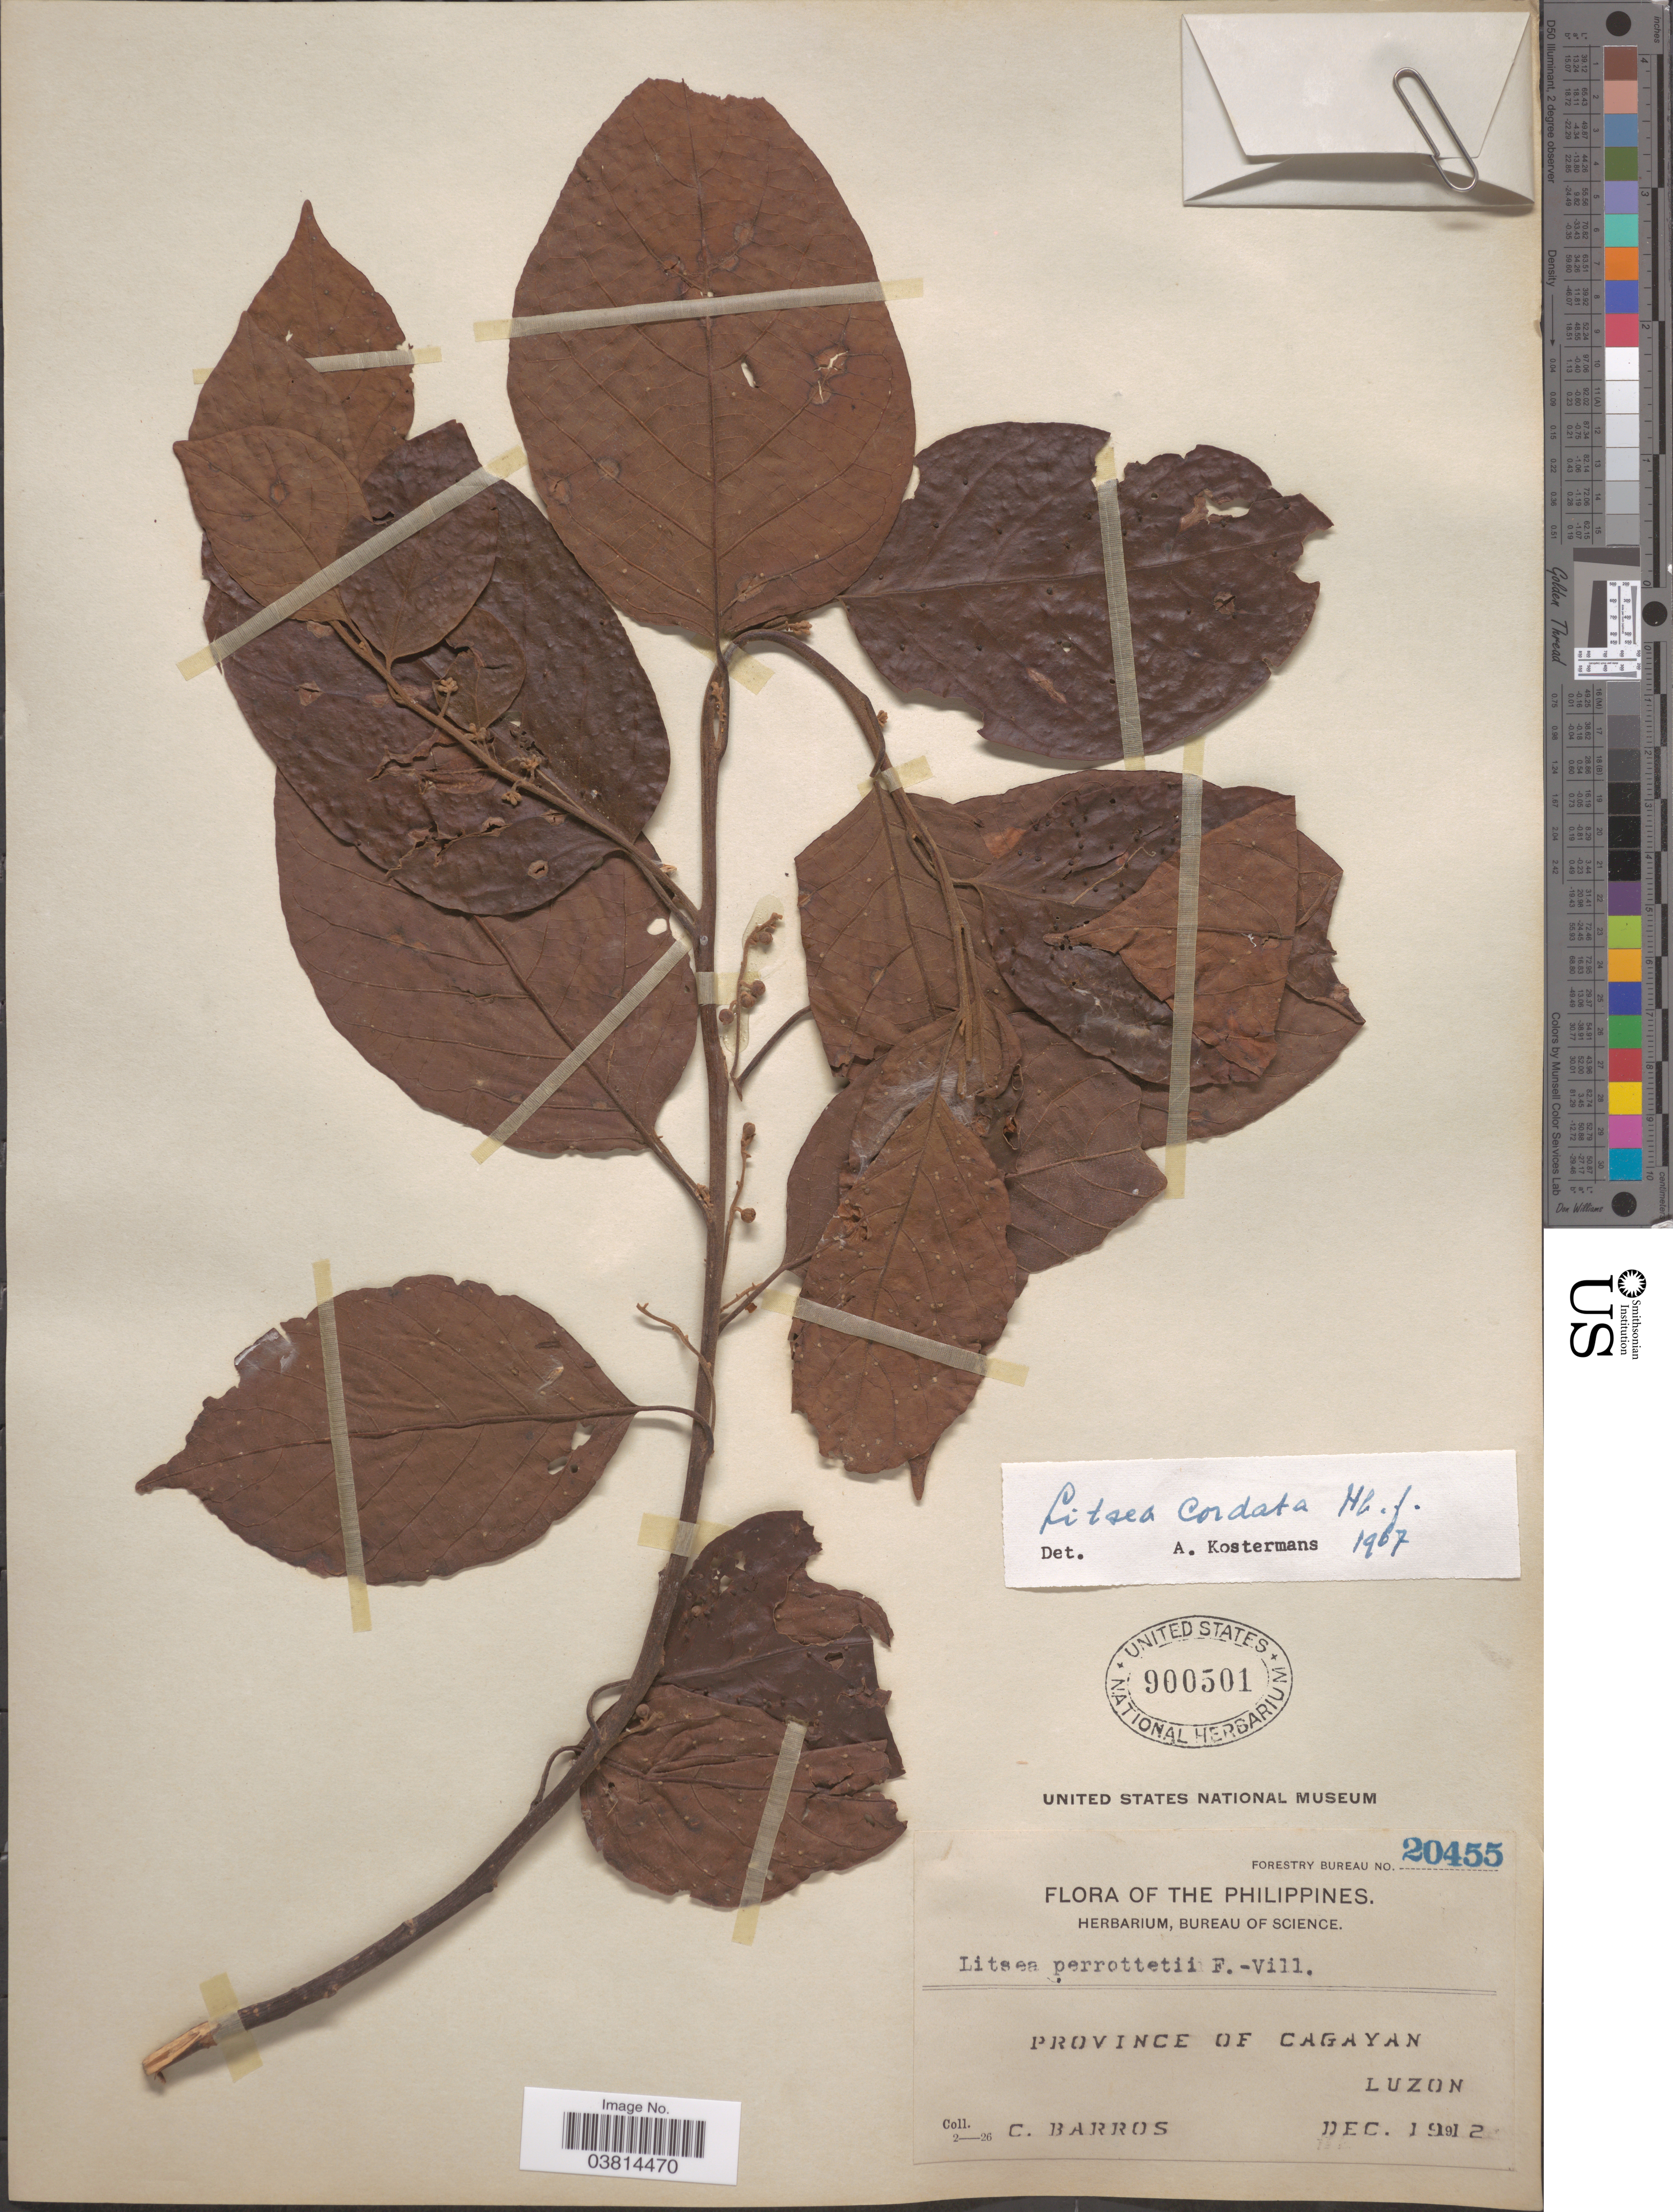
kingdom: Plantae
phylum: Tracheophyta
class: Magnoliopsida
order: Laurales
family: Lauraceae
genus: Litsea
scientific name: Litsea cordata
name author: Hook. f.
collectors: C. Barros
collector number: Forestry Bureau 20455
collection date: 1912-12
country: Philippines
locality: Province of Cagayan. Luzon.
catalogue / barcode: US 900501